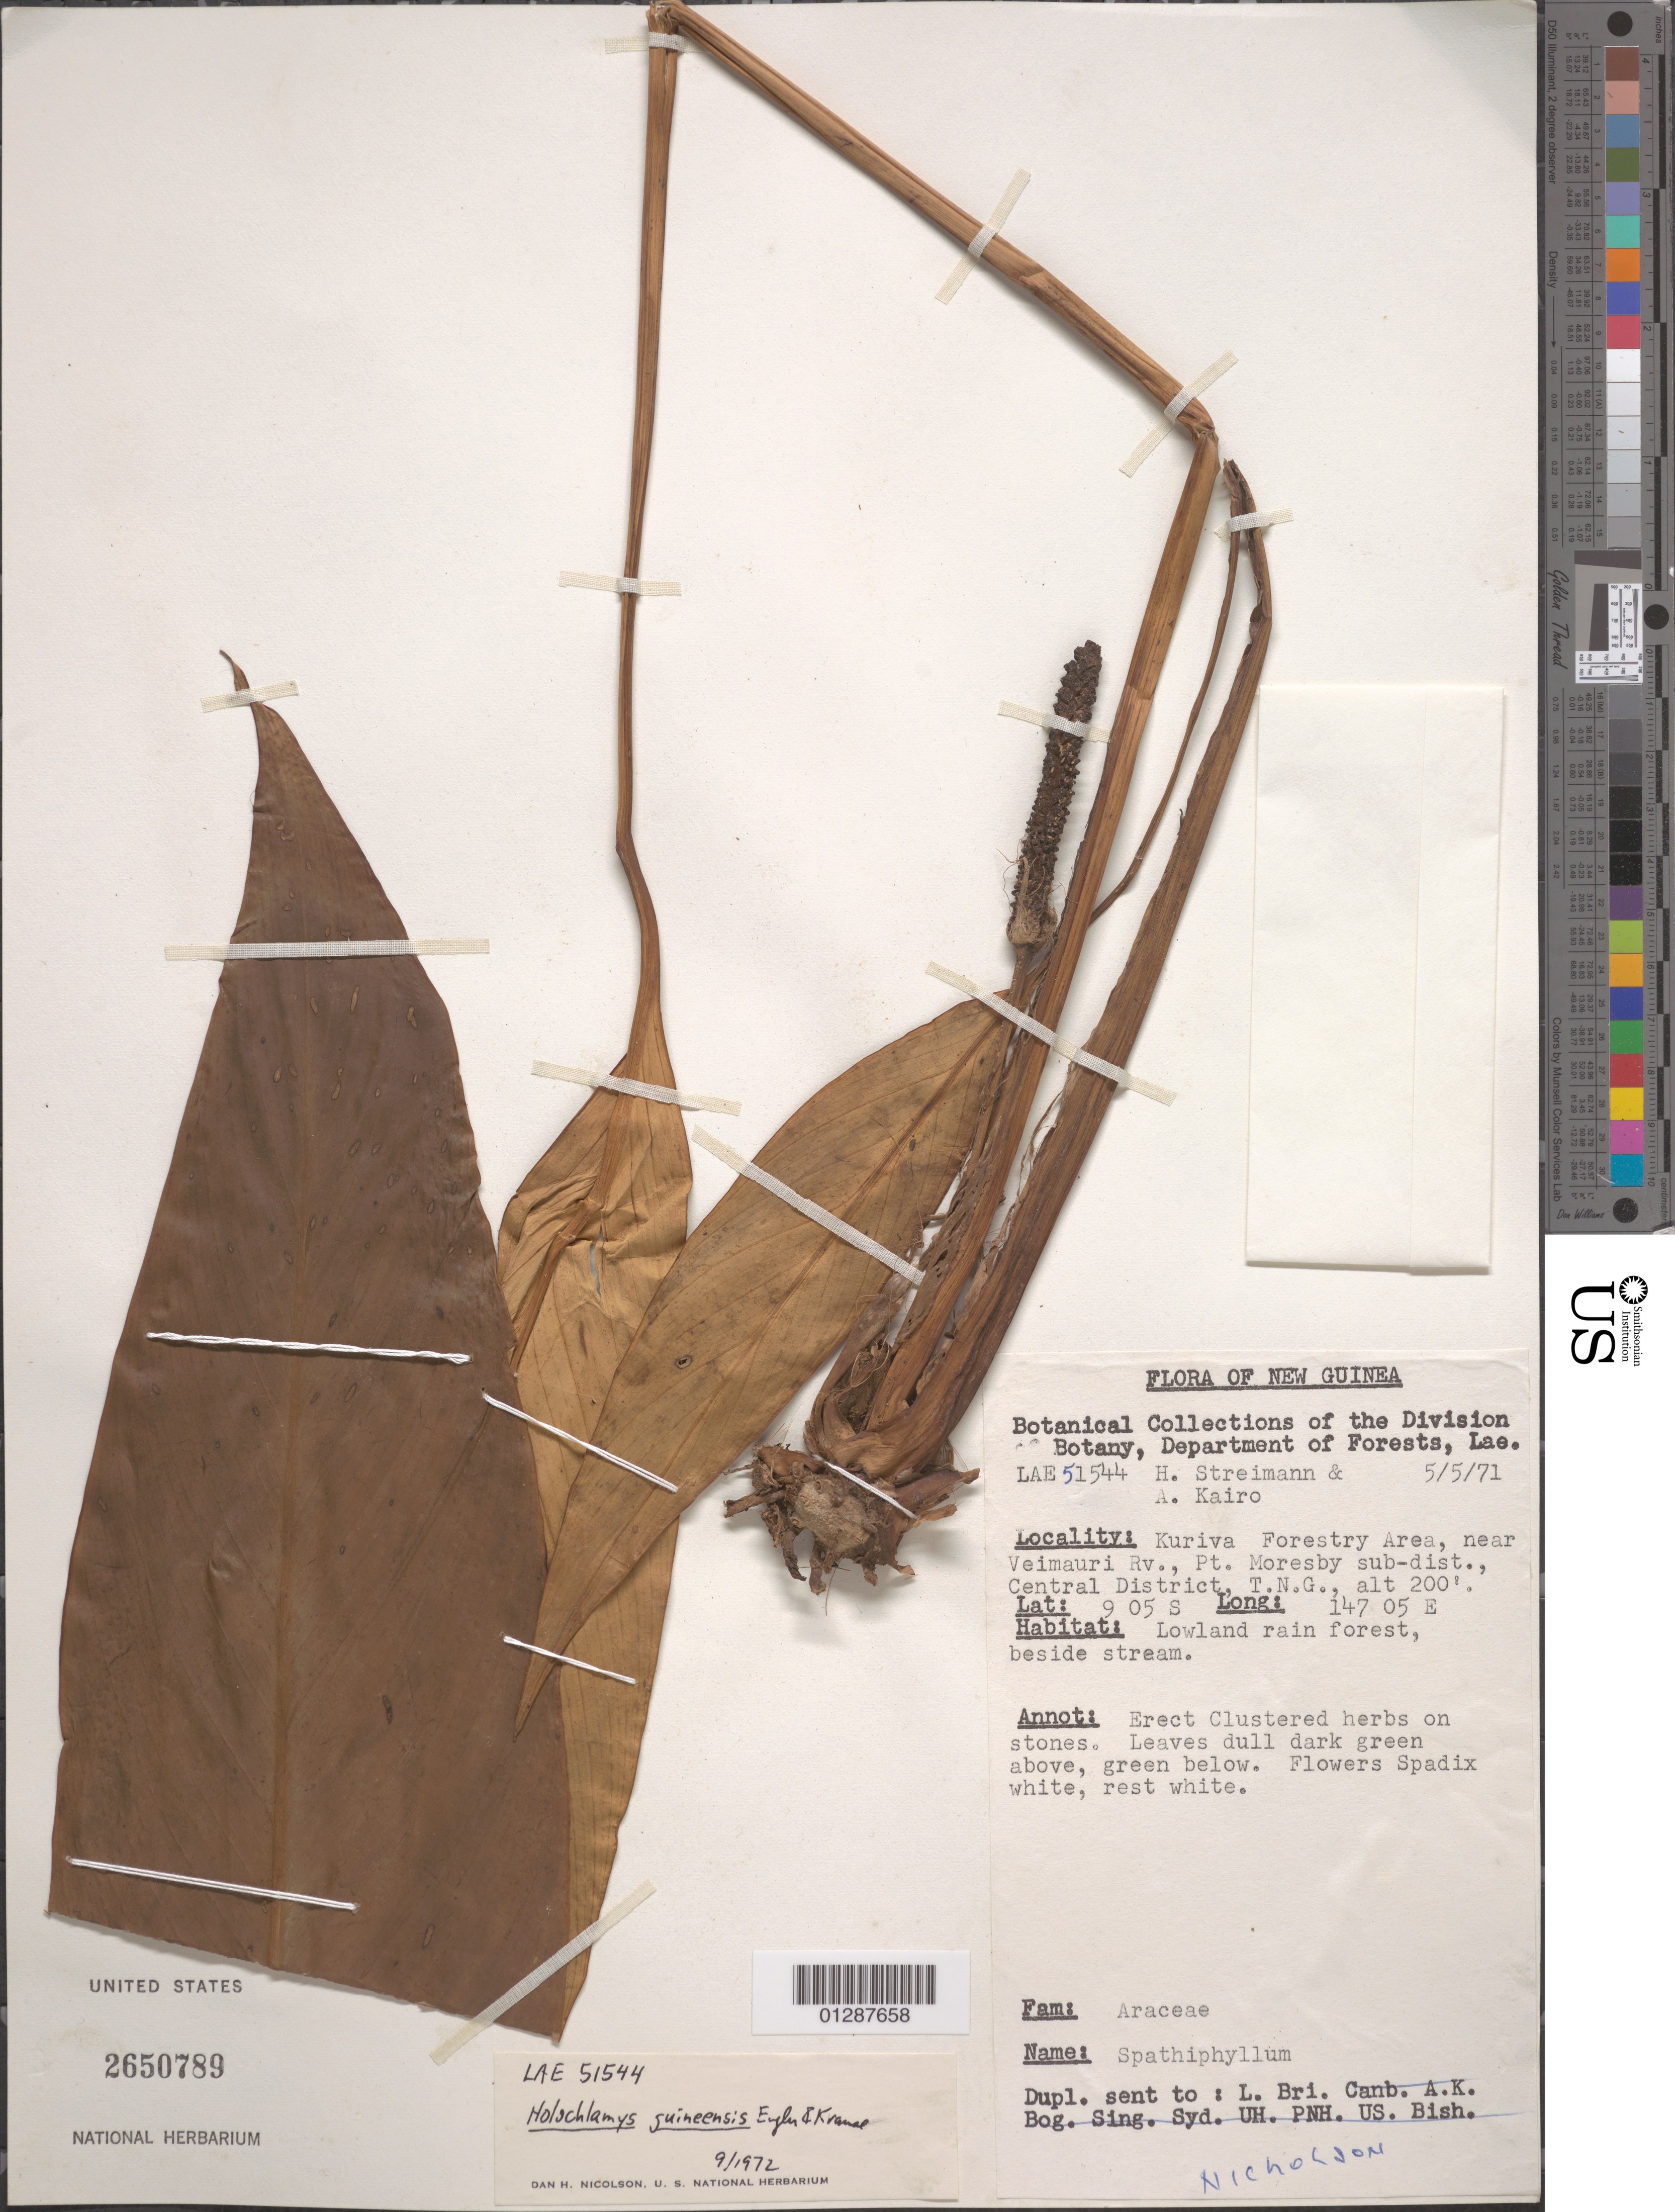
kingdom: Plantae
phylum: Tracheophyta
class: Liliopsida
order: Alismatales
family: Araceae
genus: Holochlamys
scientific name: Holochlamys beccarii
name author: Engl.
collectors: H. Streimann & A. Kairo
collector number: LAE 51544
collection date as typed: Transcribed d/m/y: 5/5/71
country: Papua New Guinea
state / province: Central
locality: New Guinea. Kuriva Forestry Area, near Veimauri Rv., Pt. Moresby sub-dist., Central District, T.N.G.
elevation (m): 61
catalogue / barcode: US 2650789